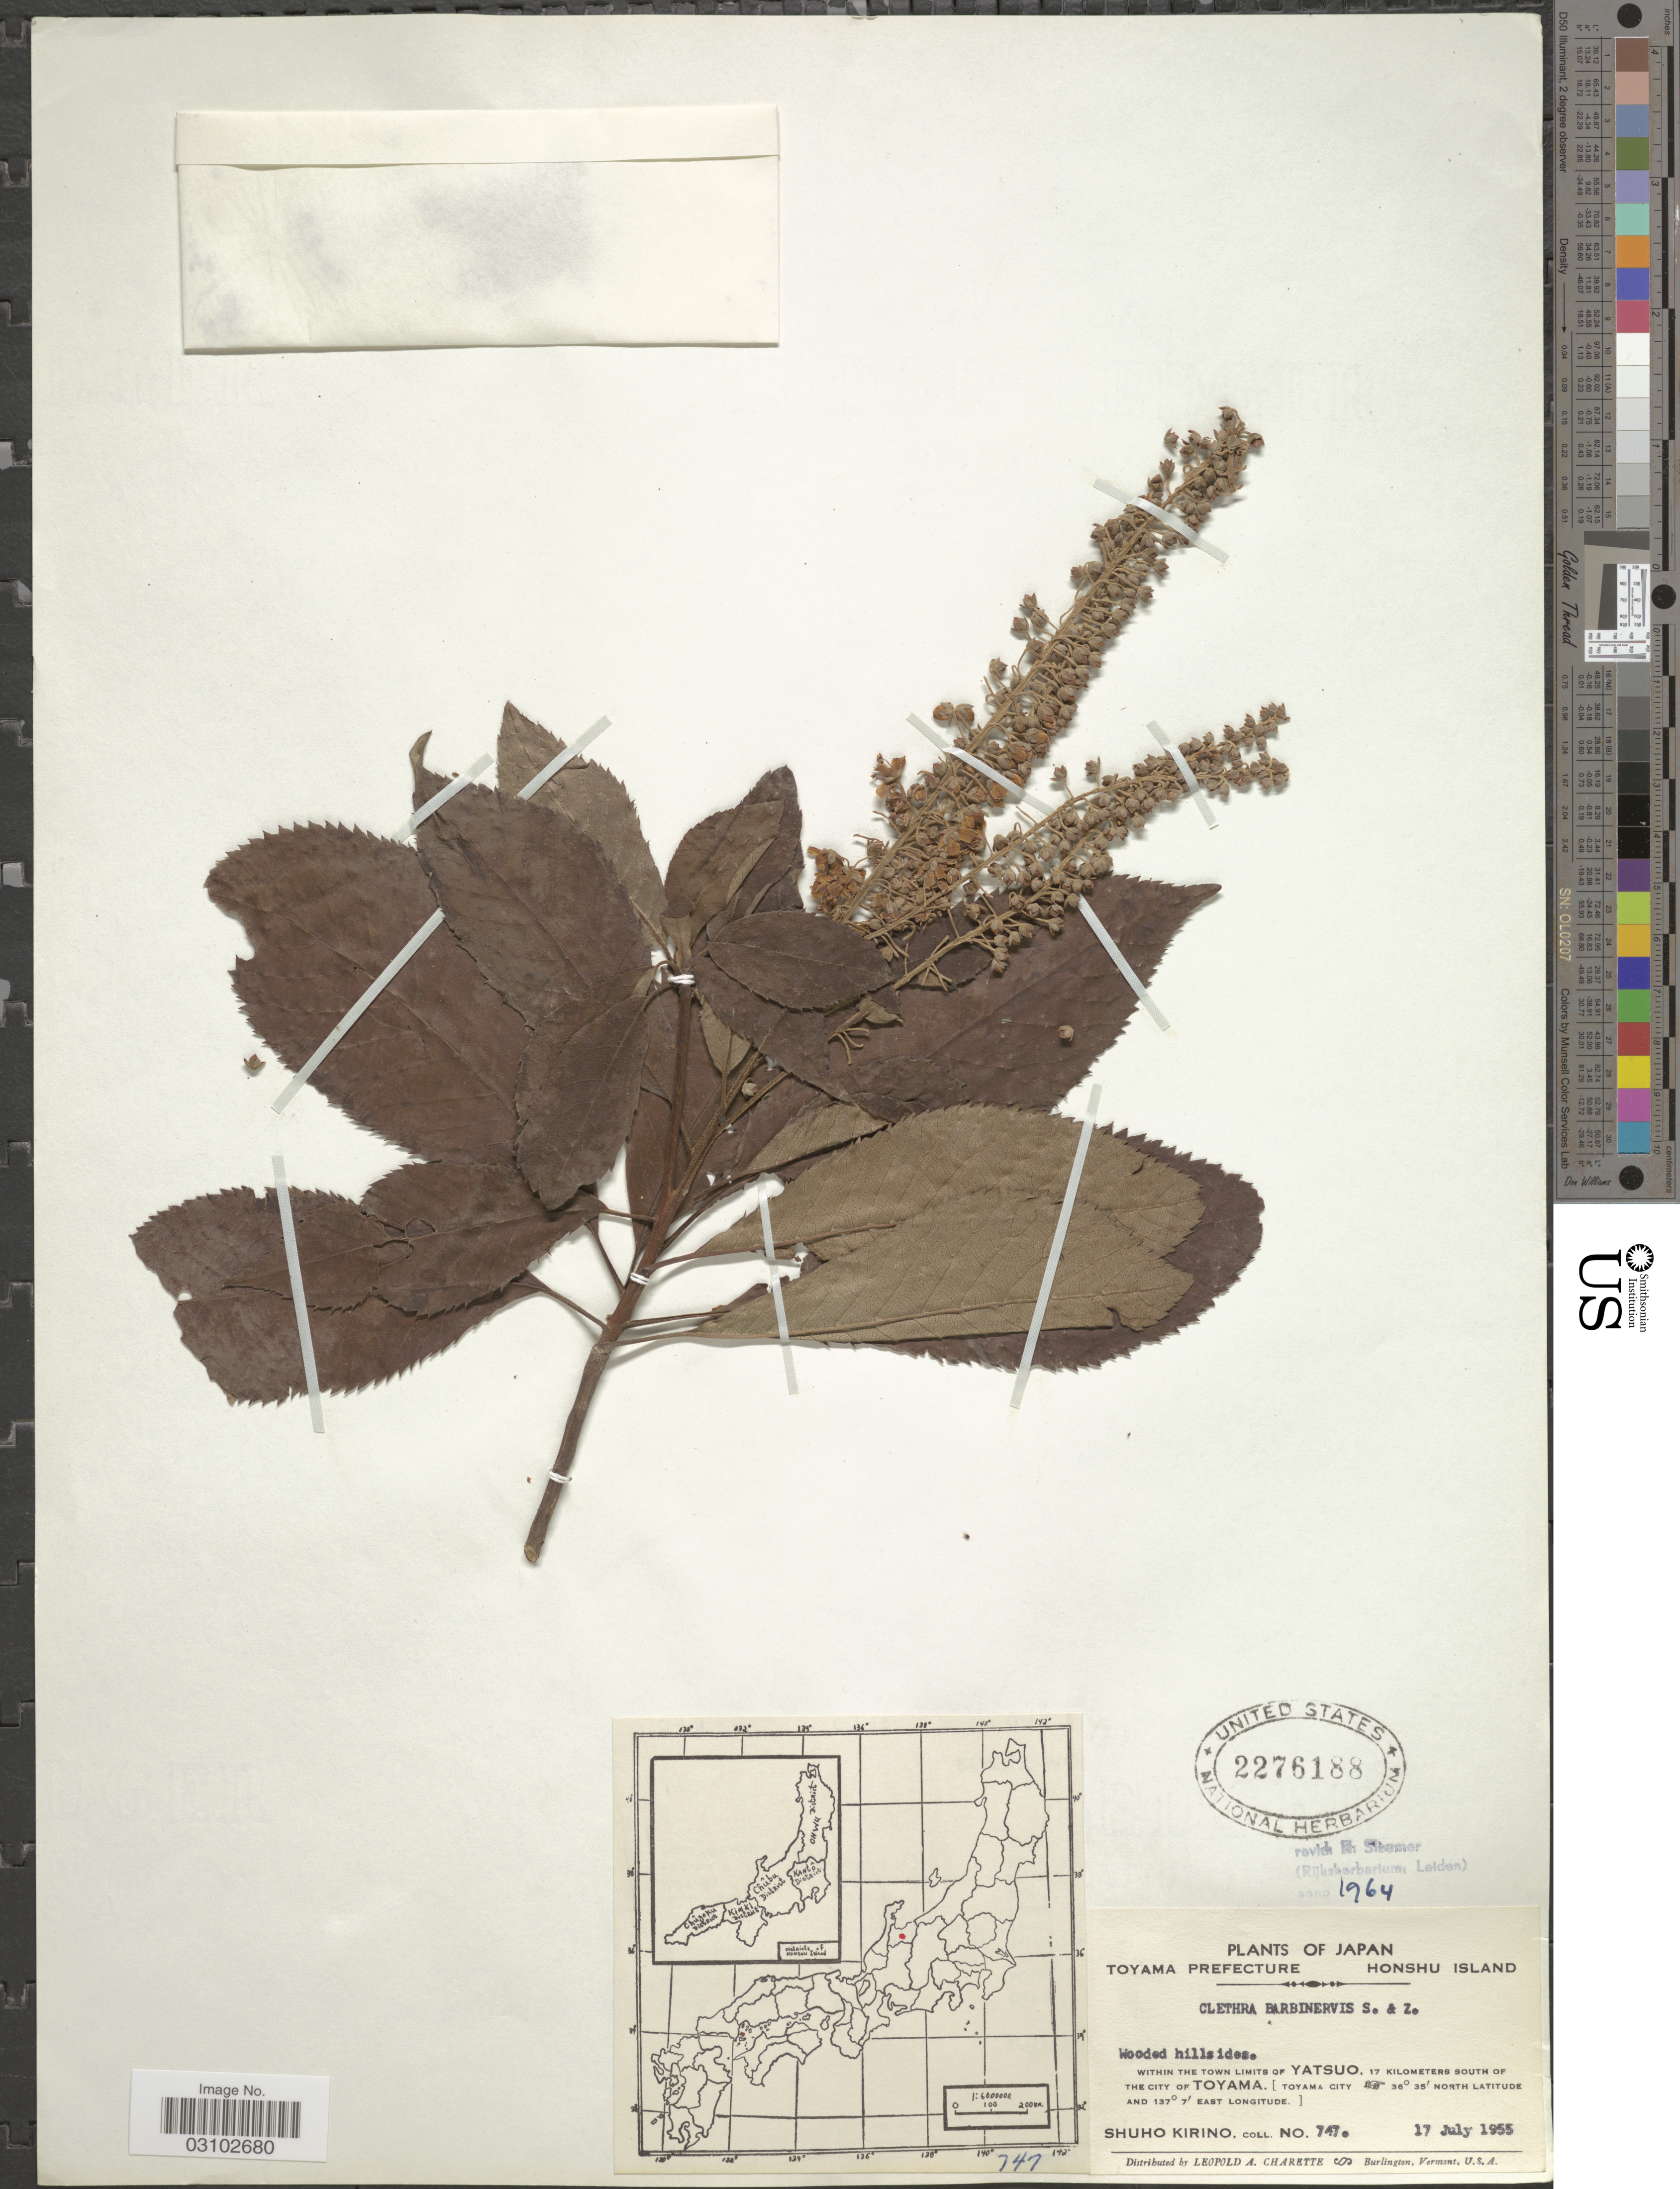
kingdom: Plantae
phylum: Tracheophyta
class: Magnoliopsida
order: Ericales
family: Clethraceae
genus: Clethra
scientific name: Clethra barbinervis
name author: Siebold & Zucc.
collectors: S. Kirino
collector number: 747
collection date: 1955-07-17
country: Japan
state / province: Toyama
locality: Toyama Prefecture, Honshu Island. Within the town limits of Yatsuo, 17 kilomters south of the city of Toyama, (Toyama City).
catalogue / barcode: US 2276188